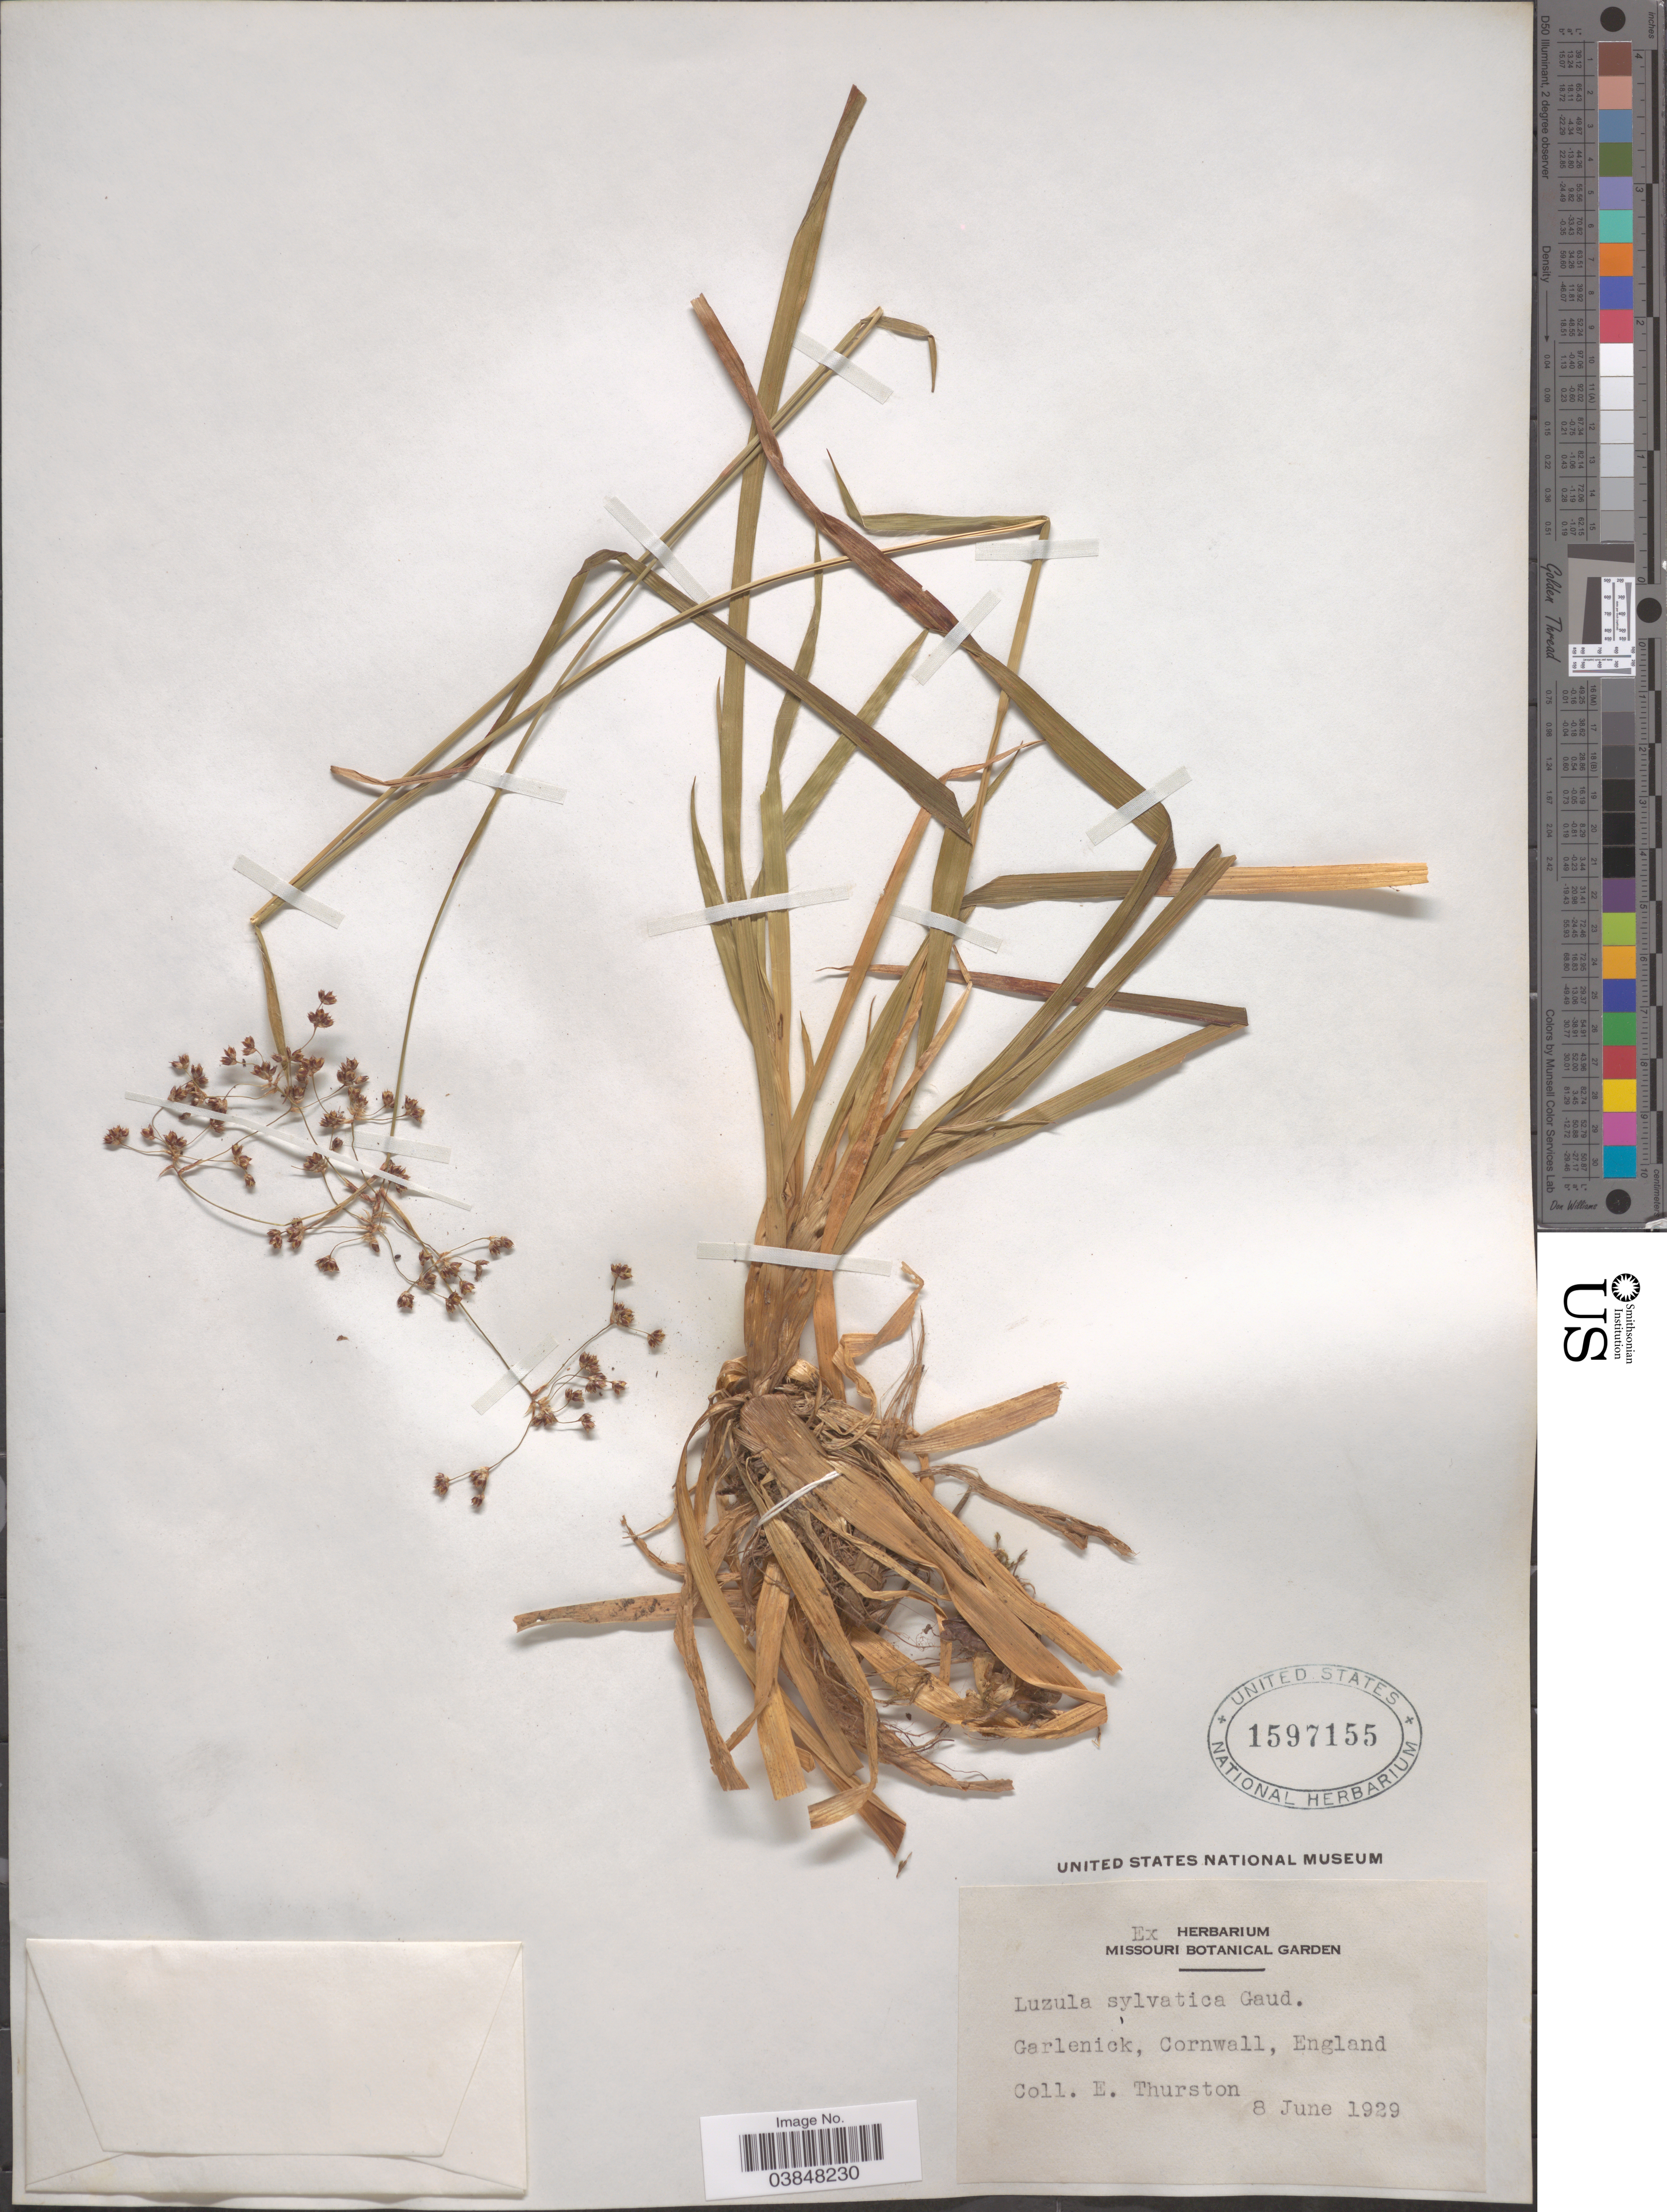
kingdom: Plantae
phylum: Tracheophyta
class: Liliopsida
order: Poales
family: Juncaceae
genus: Luzula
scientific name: Luzula sylvatica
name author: (Huds.) Gaudin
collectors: E. Thurston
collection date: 1929-06-08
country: United Kingdom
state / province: England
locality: Garlenick, Cornwall.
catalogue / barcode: US 1597155